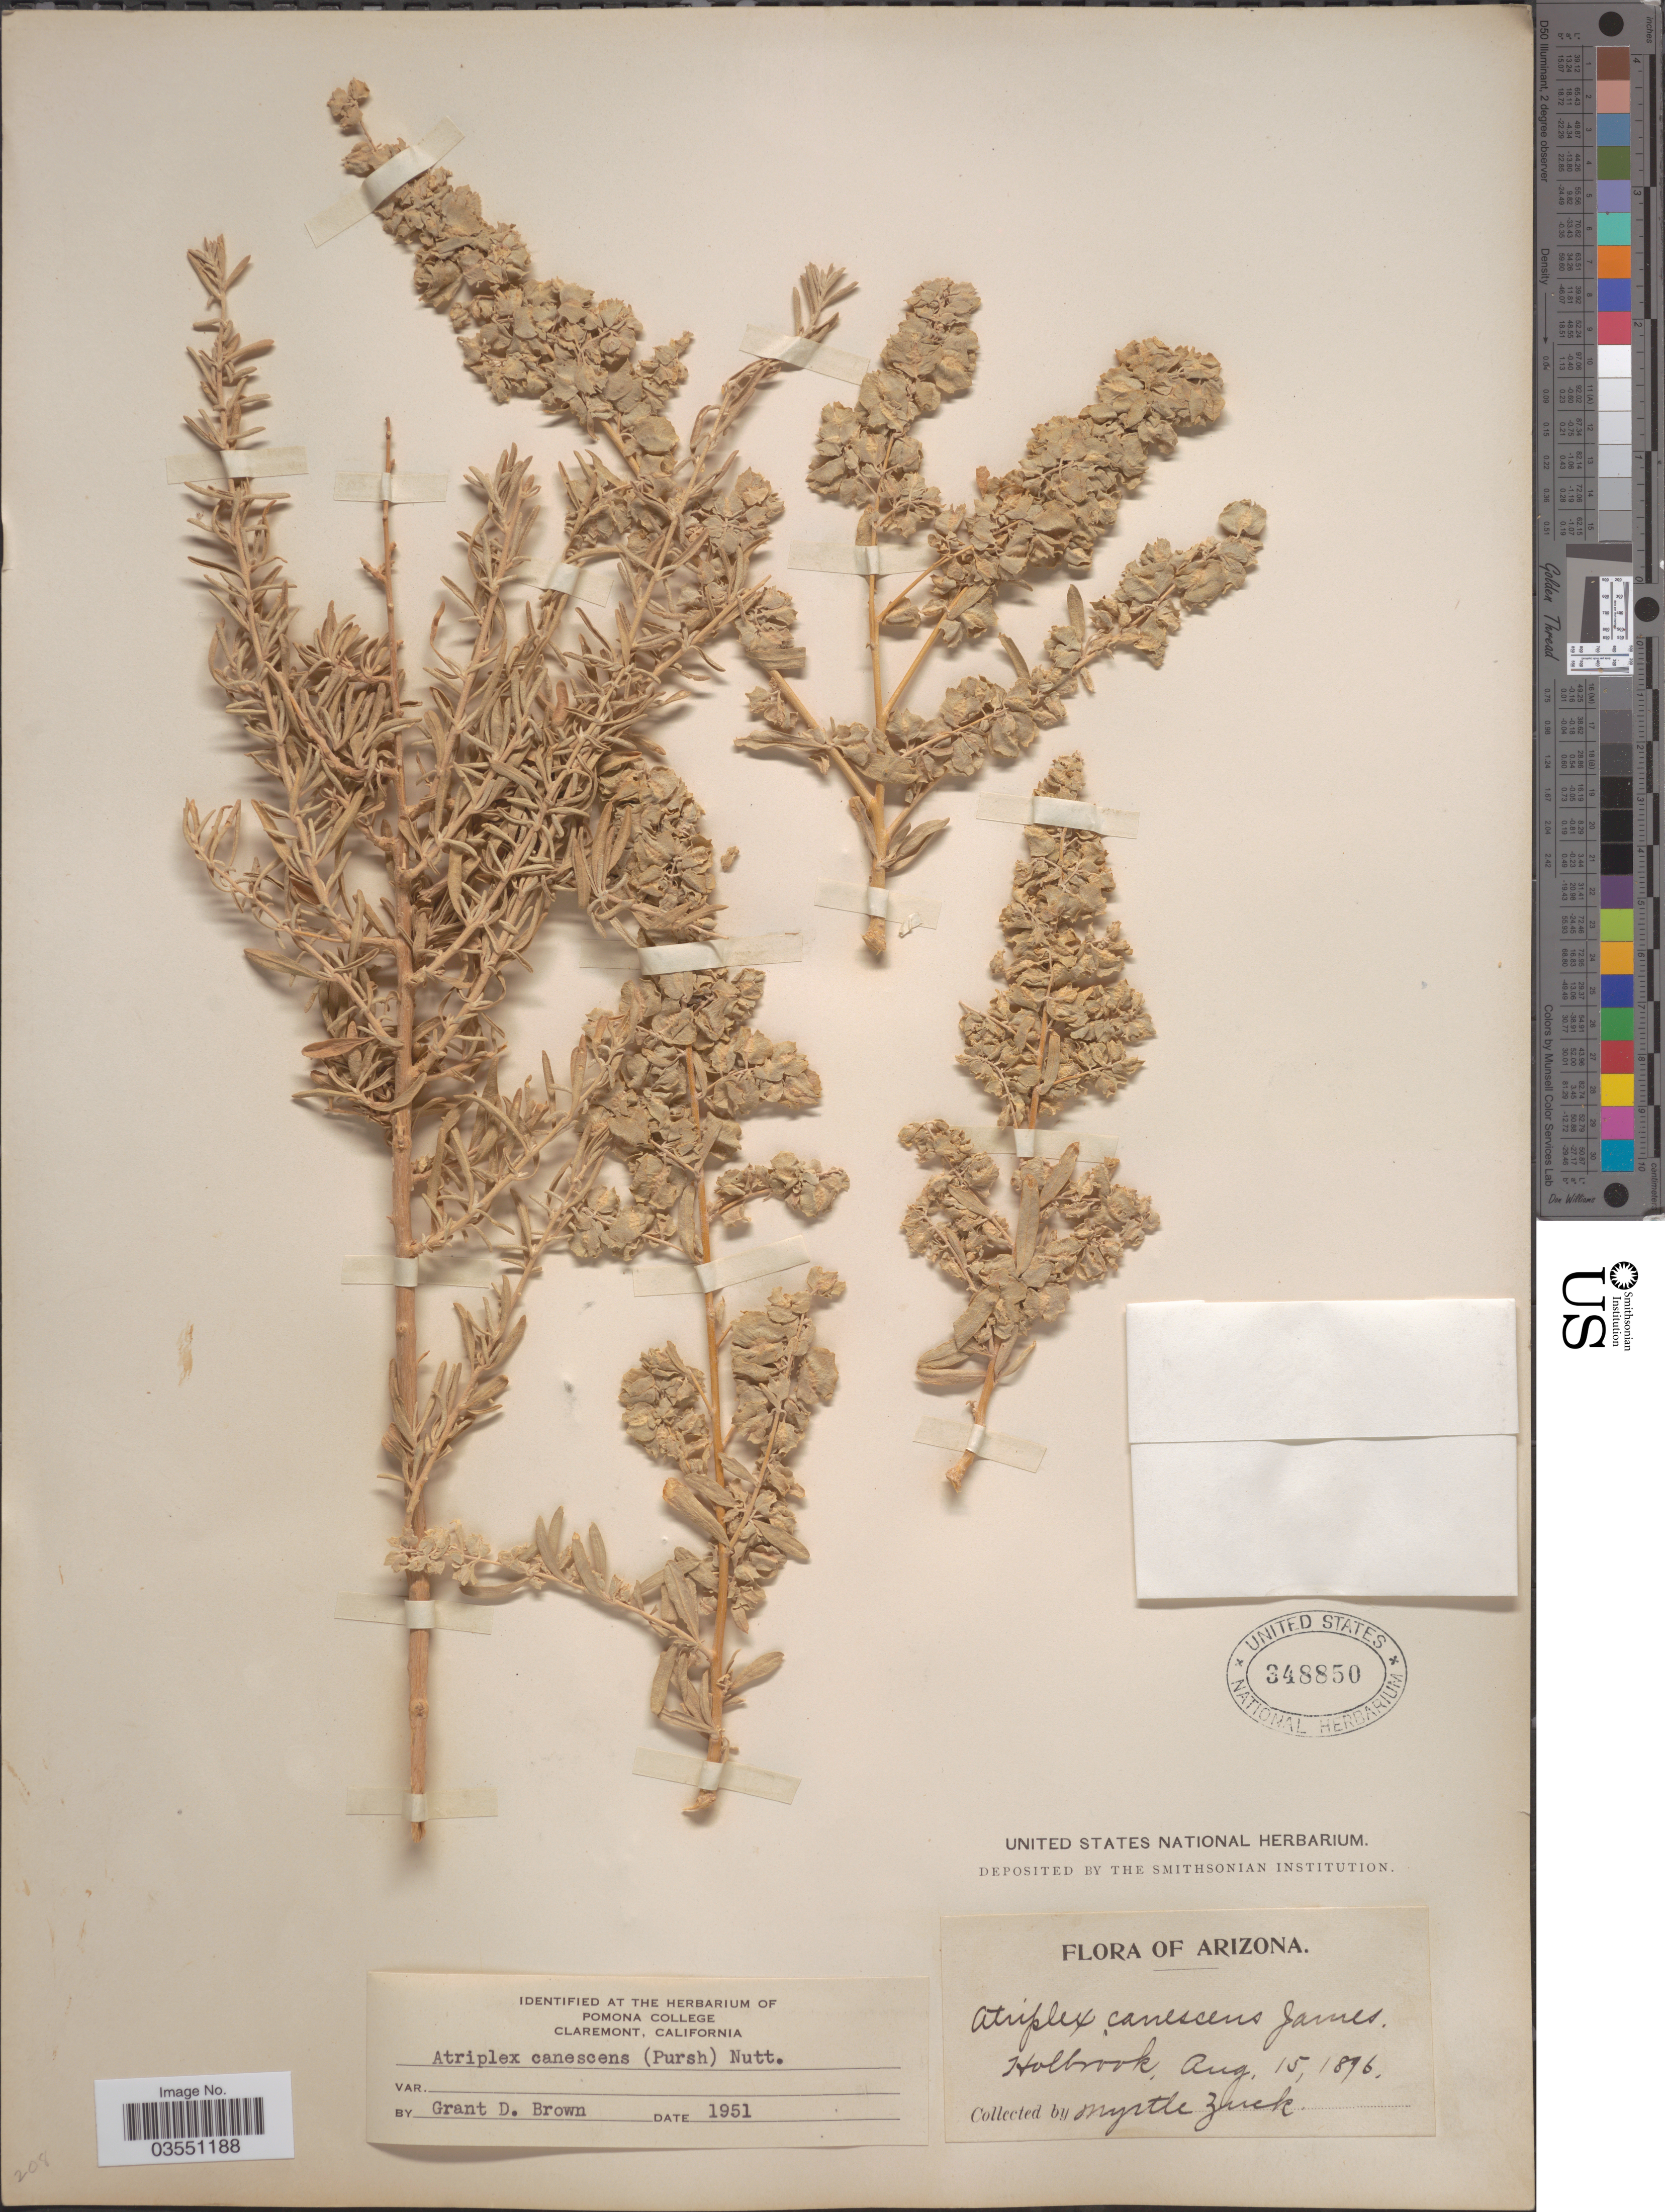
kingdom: Plantae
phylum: Tracheophyta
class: Magnoliopsida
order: Caryophyllales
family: Amaranthaceae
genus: Atriplex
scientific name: Atriplex canescens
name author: (Pursh) Nutt.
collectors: M. Zuck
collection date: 1896-08-15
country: United States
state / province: Arizona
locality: Holbrook.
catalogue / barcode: US 348850